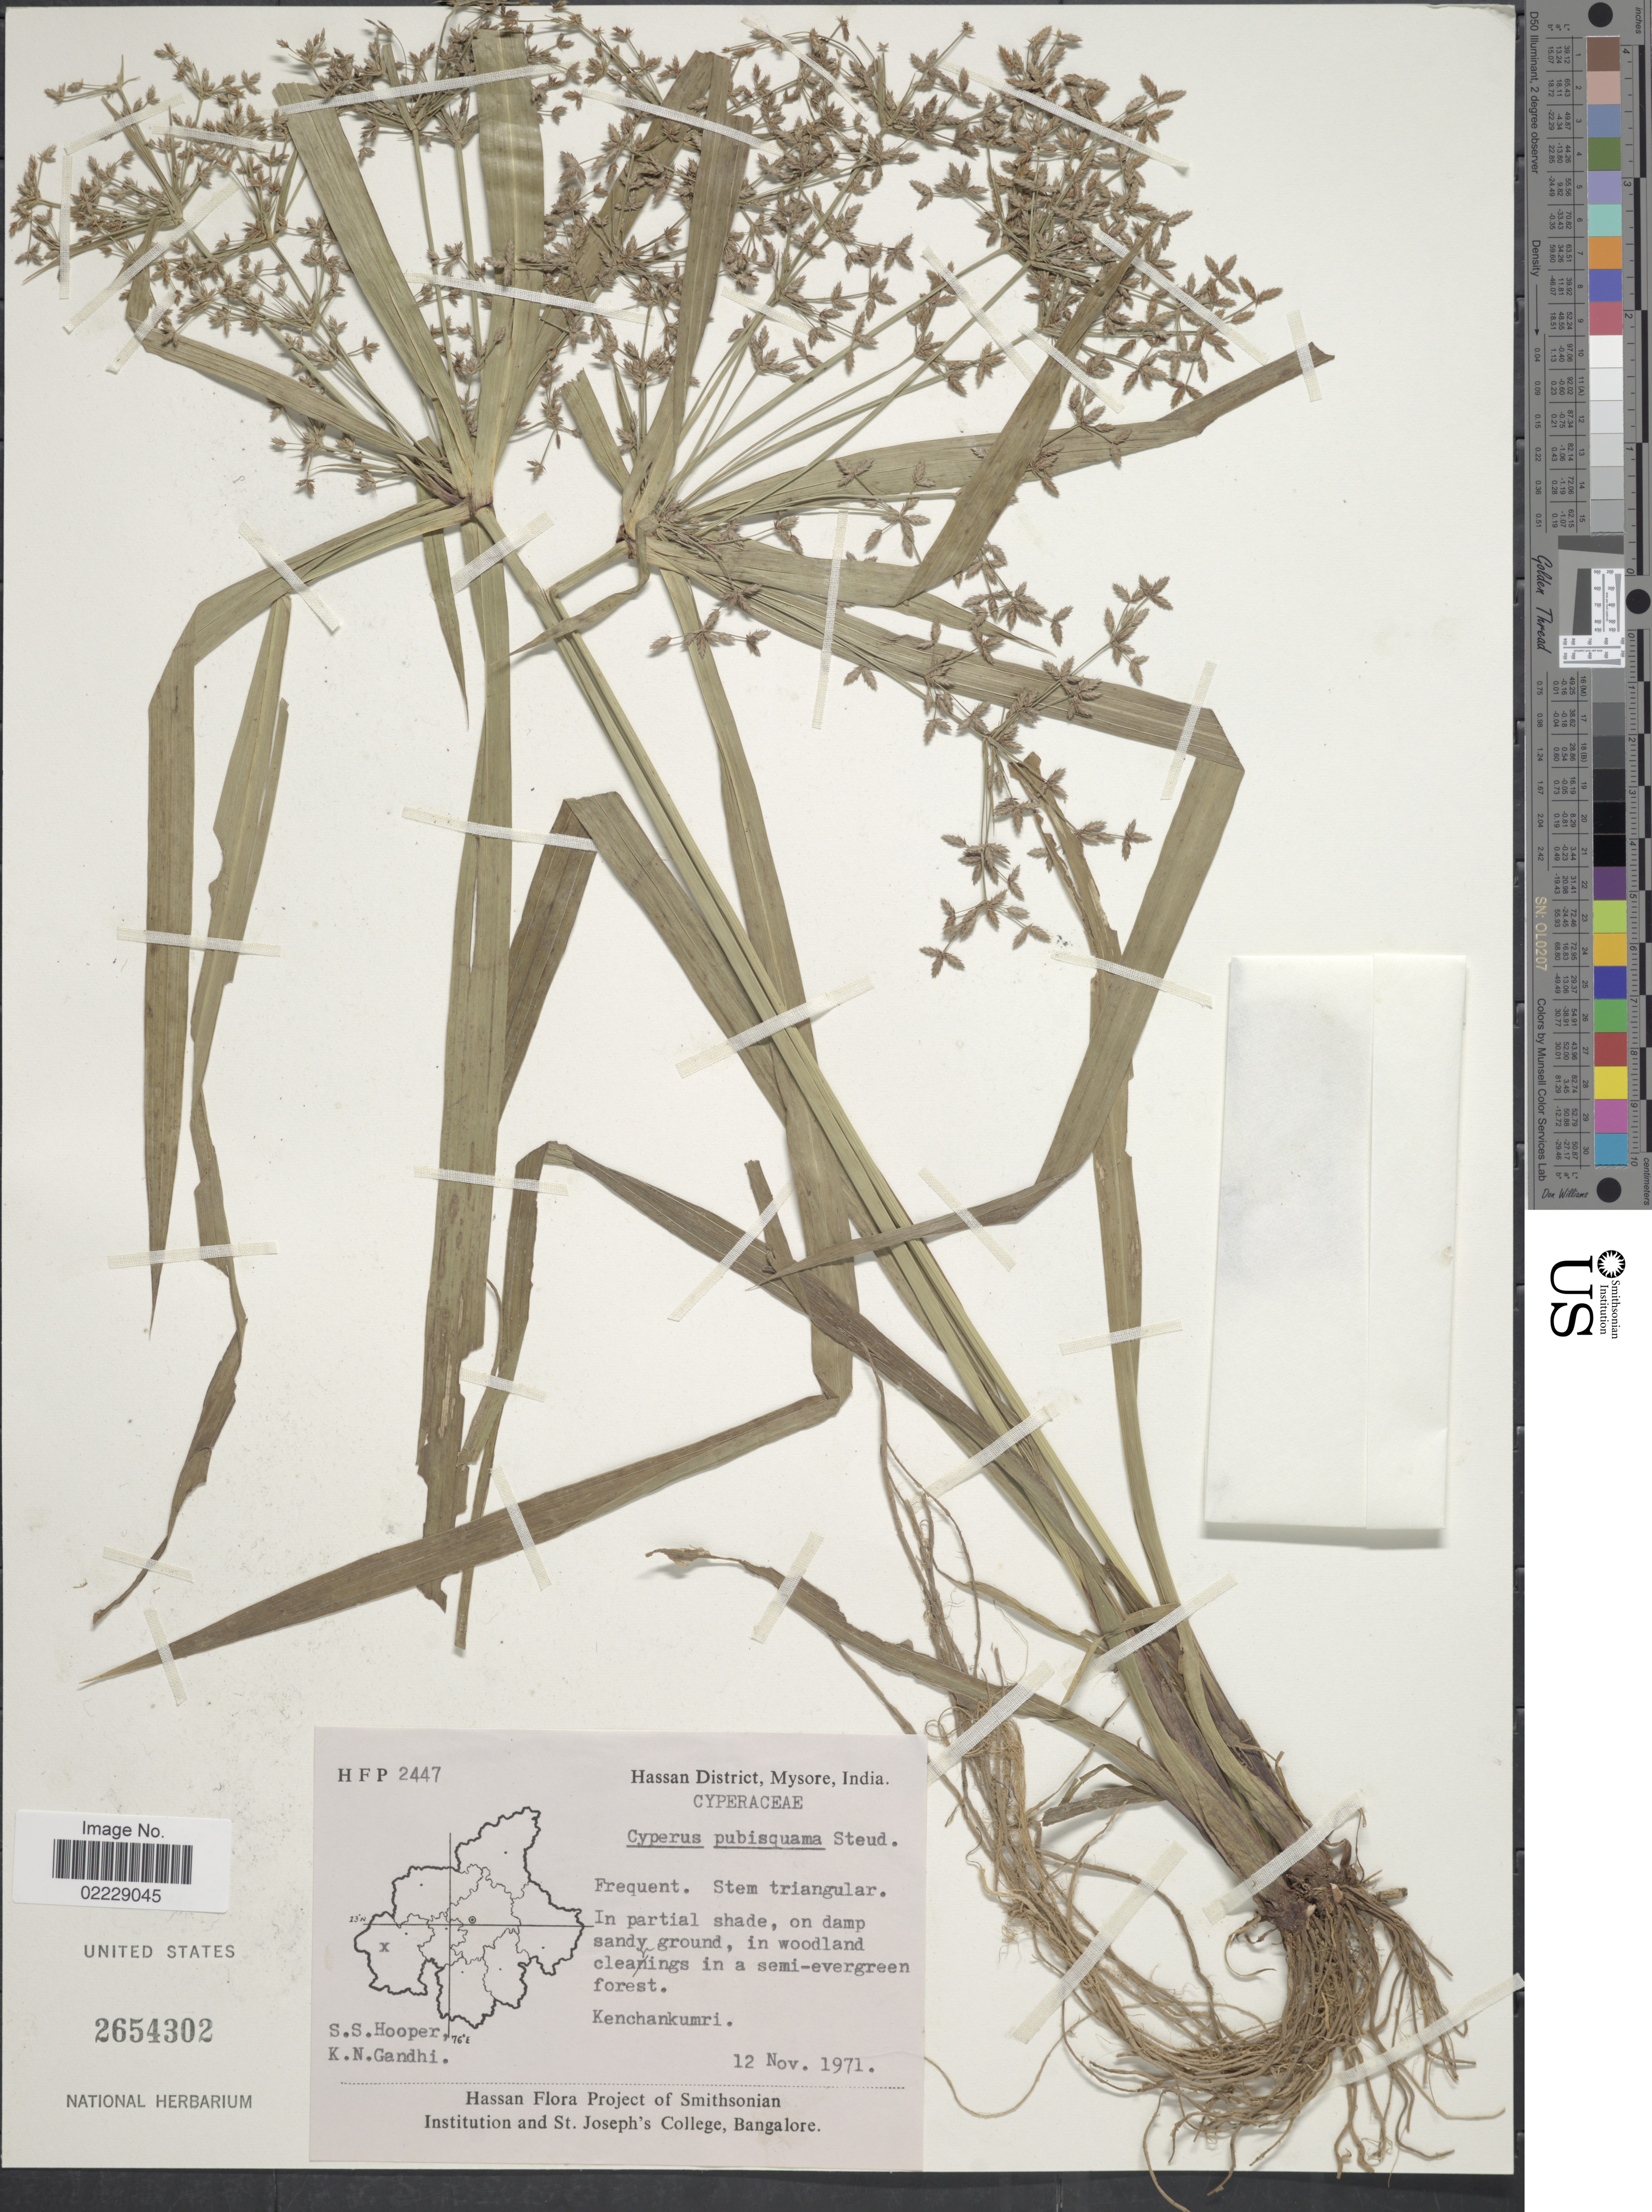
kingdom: Plantae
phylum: Tracheophyta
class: Liliopsida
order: Poales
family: Cyperaceae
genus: Cyperus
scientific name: Cyperus diffusus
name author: Vahl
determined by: Strong, Mark T., (BOT), Smithsonian Institution - National Museum of Natural History (UNITED STATES)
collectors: S. S. Hooper & K. N. Gandhi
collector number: HFP2447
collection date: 1971-11-12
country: India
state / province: Karnataka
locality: Hassan District, Mysore. Kenchankumri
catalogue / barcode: US 2654302